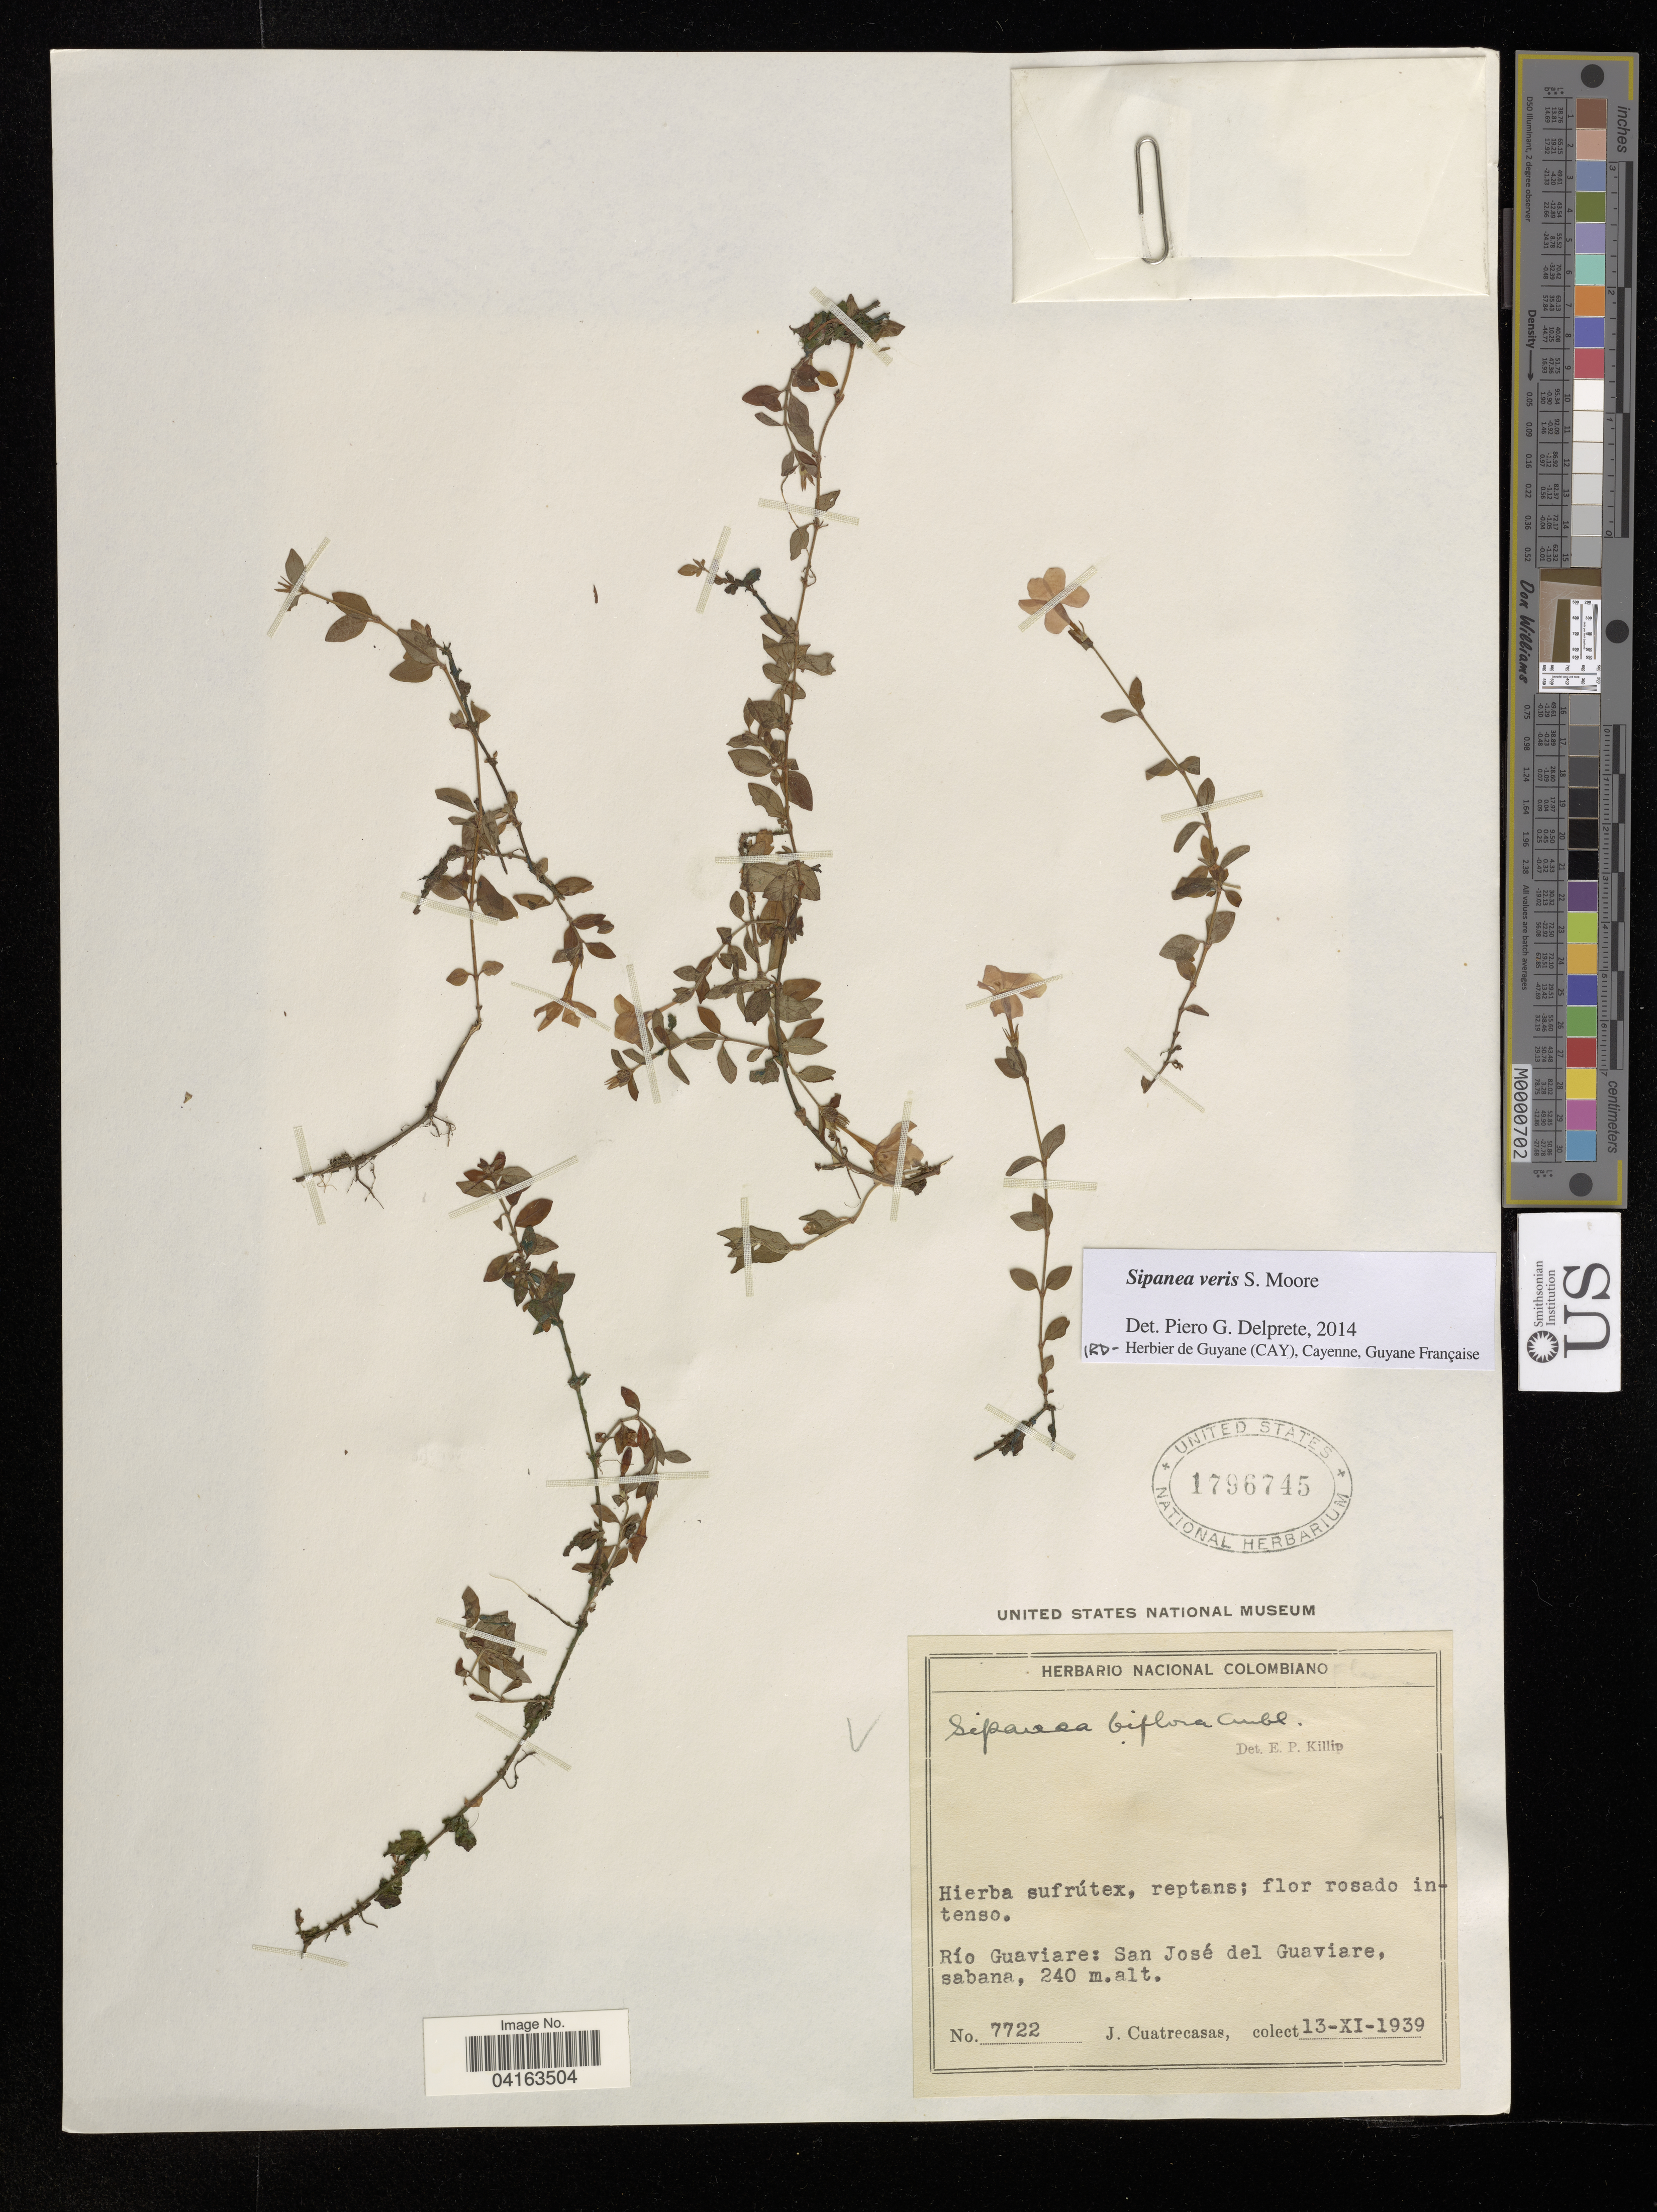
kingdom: Plantae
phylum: Tracheophyta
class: Magnoliopsida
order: Gentianales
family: Rubiaceae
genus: Sipanea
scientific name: Sipanea veris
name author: S. Moore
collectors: J. Cuatrecasas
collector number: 7722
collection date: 1939-11-13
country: Colombia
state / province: Guaviare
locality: Río Guaviare: San José del Guaviare, sabana.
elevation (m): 240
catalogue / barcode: US 1796745